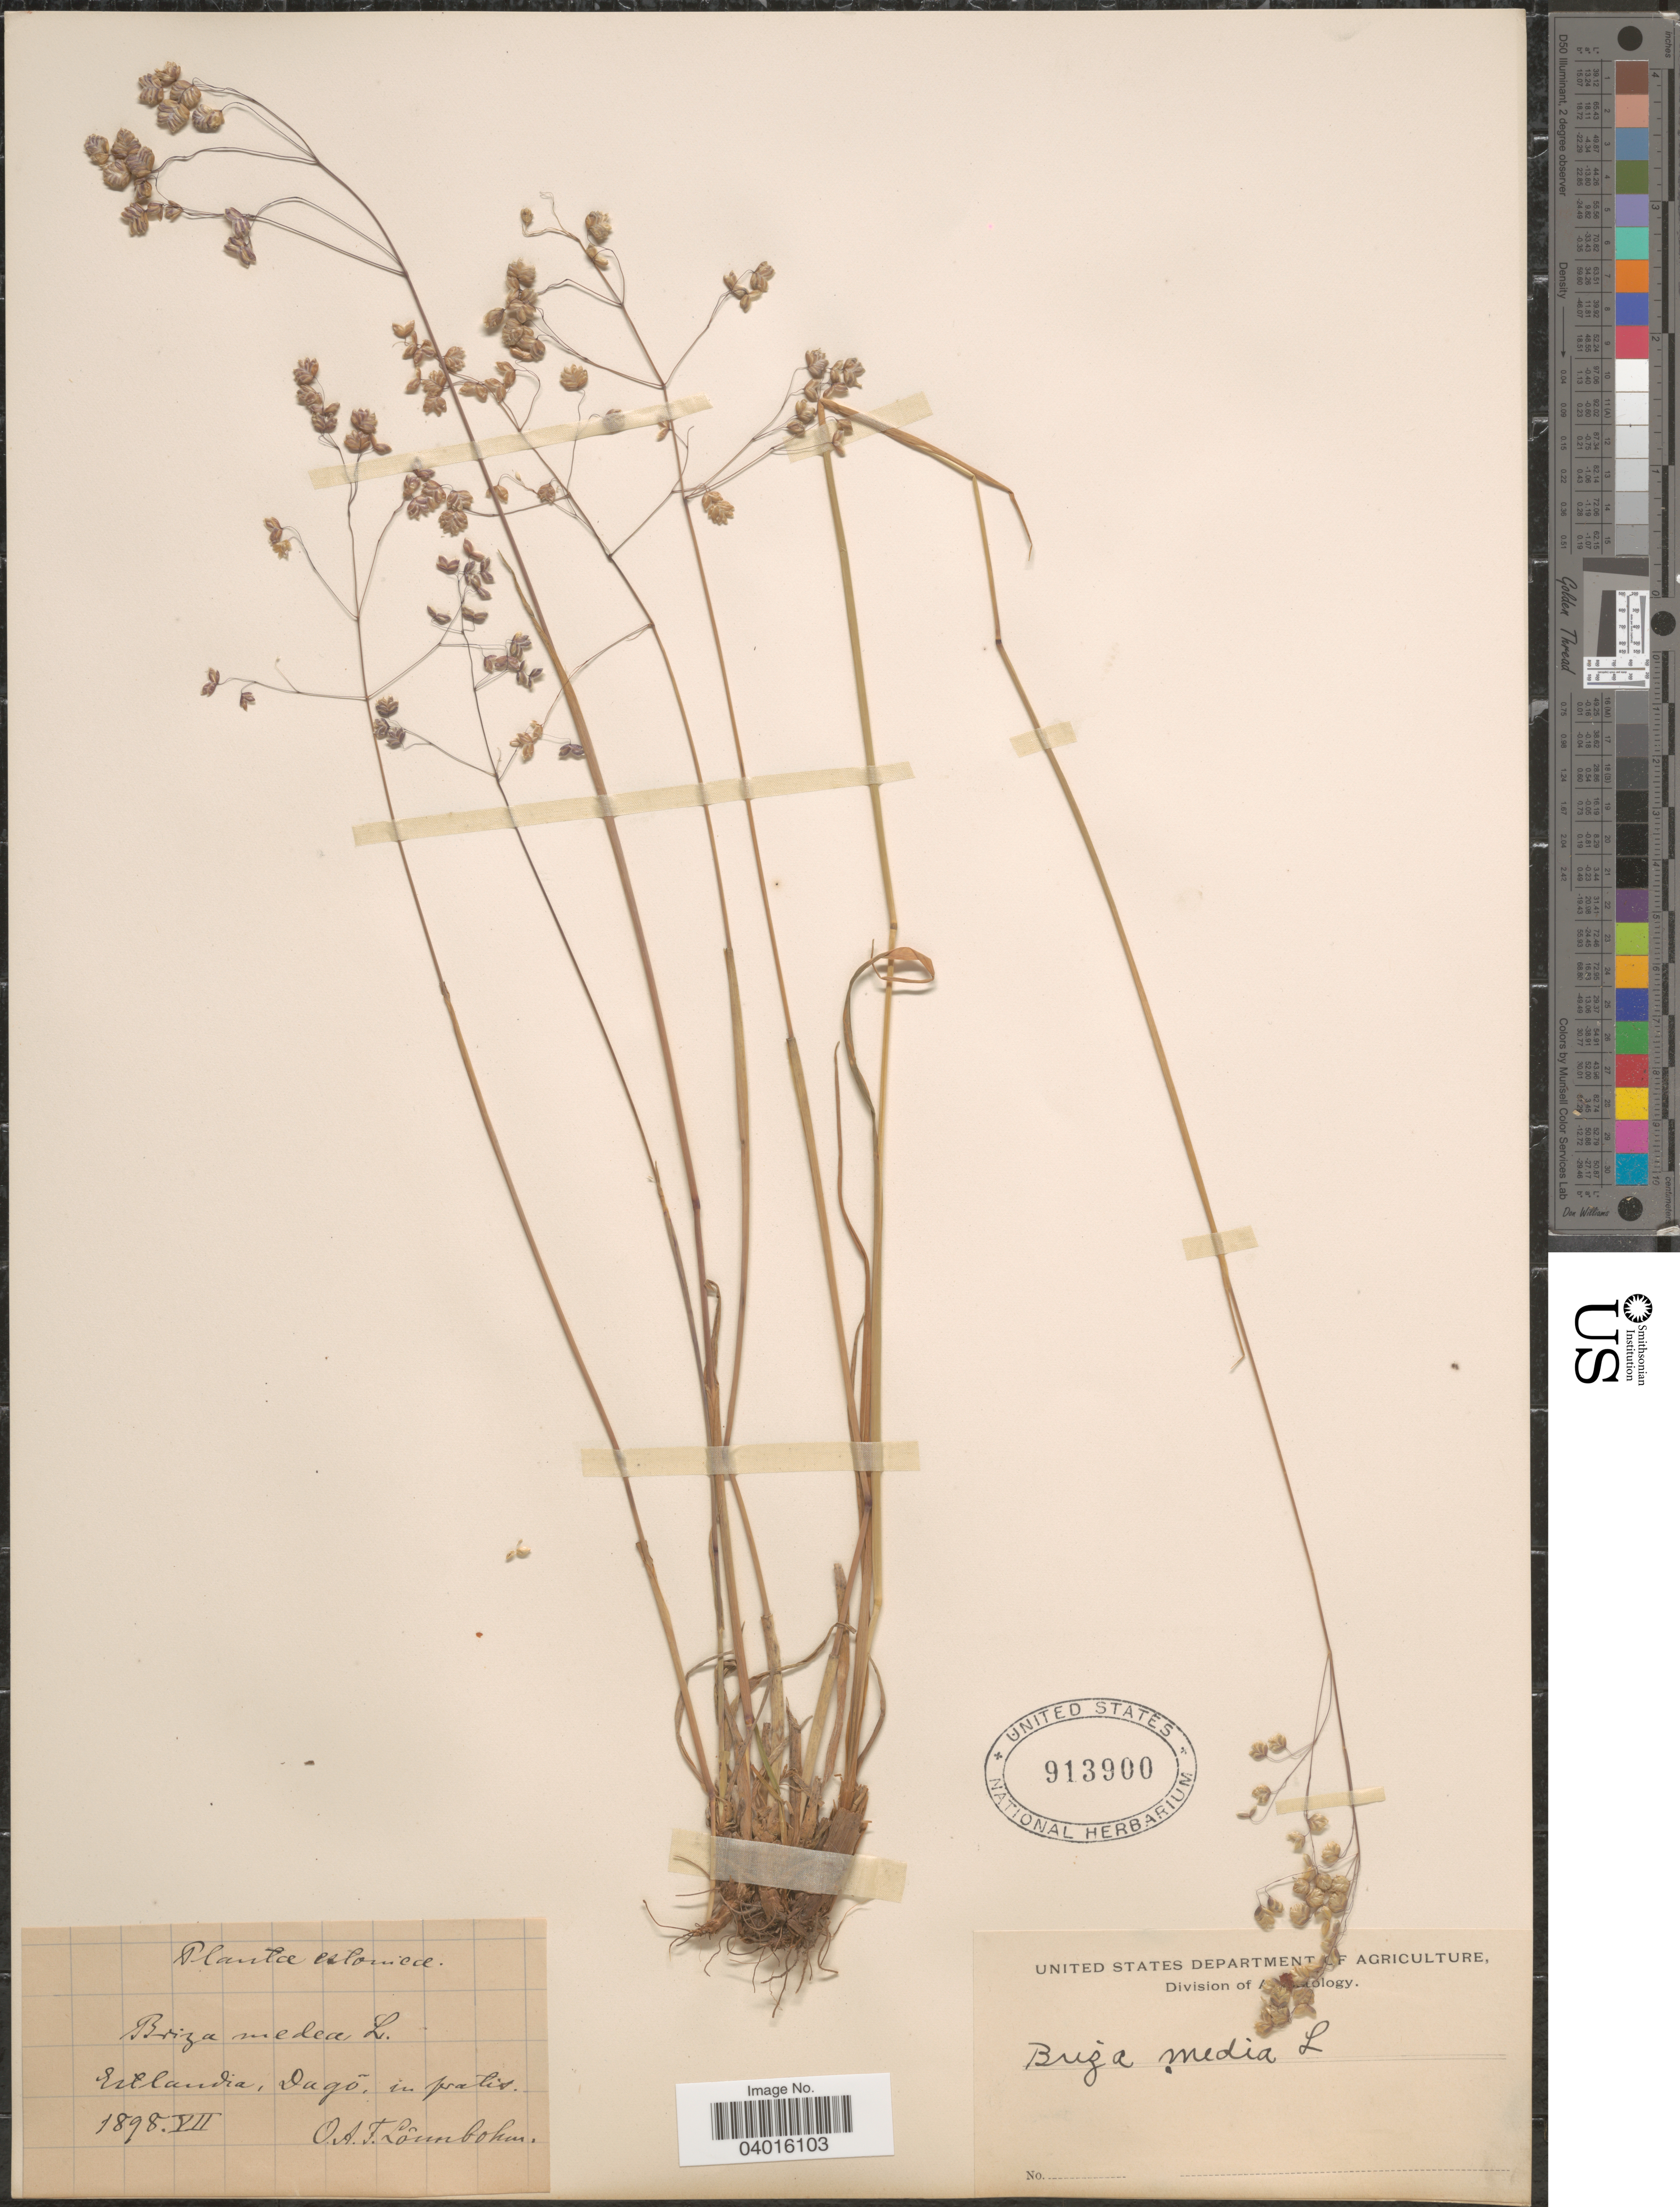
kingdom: Plantae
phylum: Tracheophyta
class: Liliopsida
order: Poales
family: Poaceae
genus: Briza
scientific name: Briza media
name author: L.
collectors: O. Lönnbohm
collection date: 1898-07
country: Estonia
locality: Estlandia, Dagõ, in pratis.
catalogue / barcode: US 913900